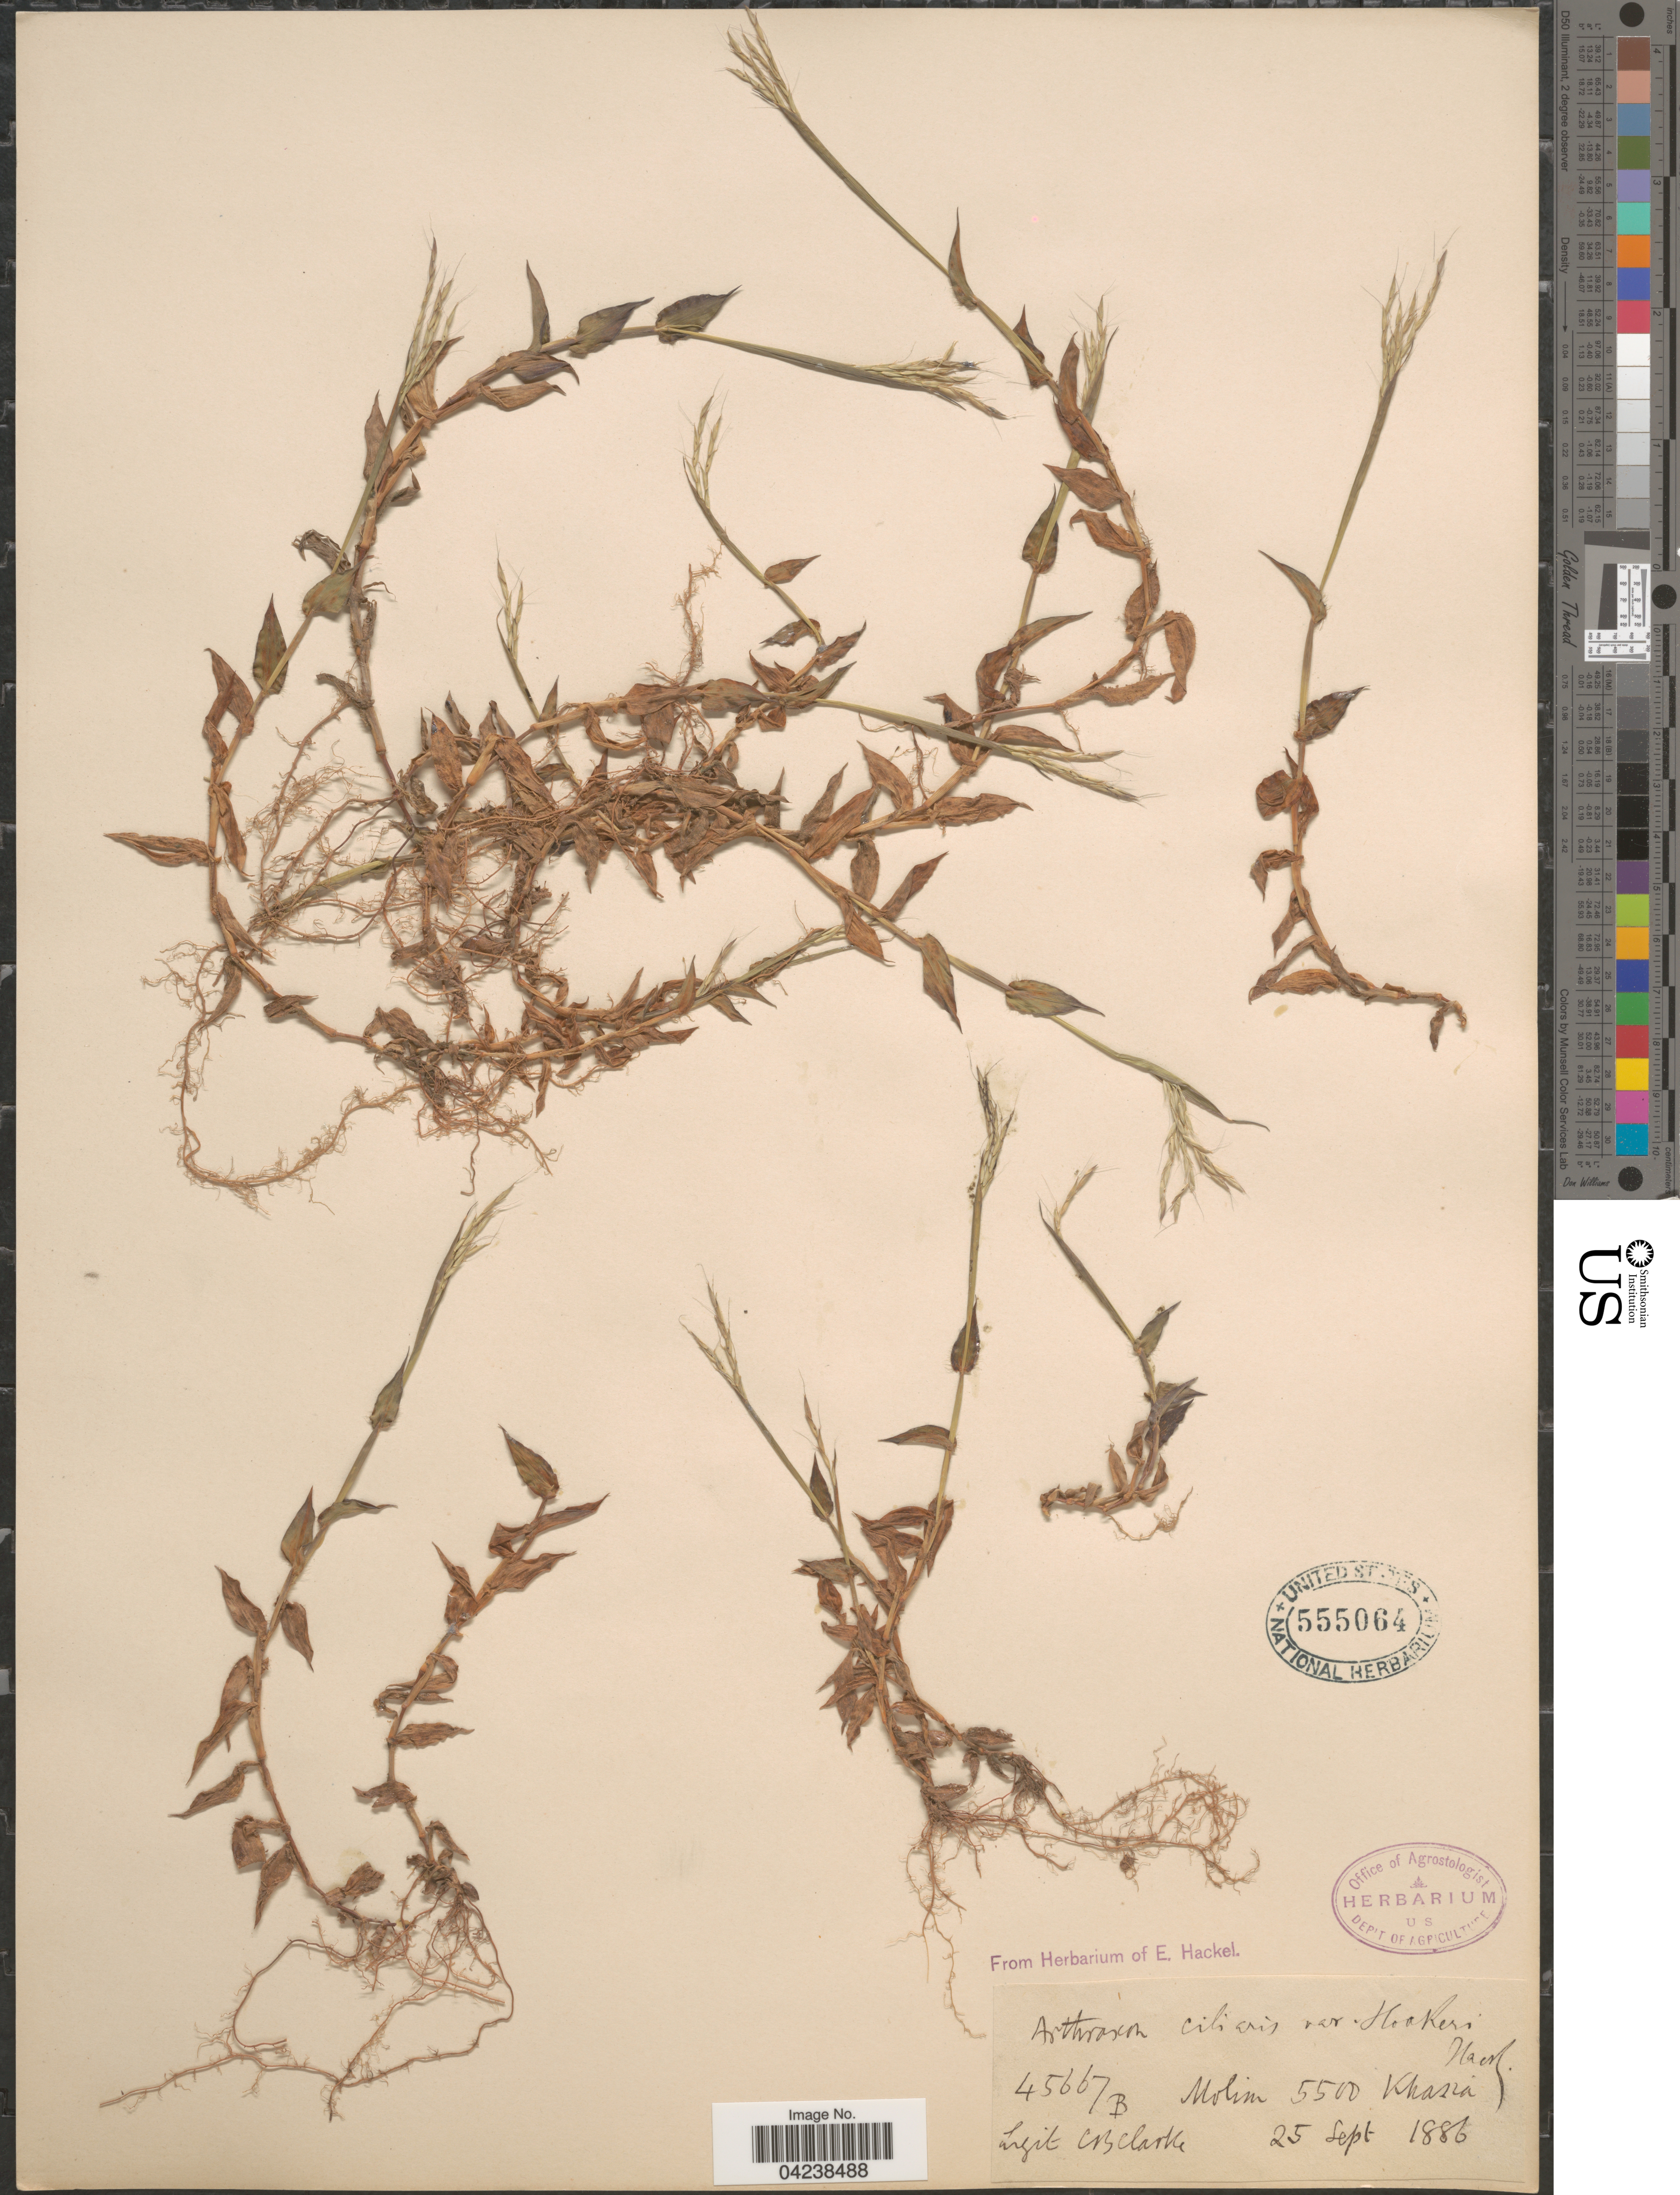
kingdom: Plantae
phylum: Tracheophyta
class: Liliopsida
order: Poales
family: Poaceae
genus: Arthraxon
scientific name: Arthraxon hispidus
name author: (Thunb.) Makino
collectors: C. B. Clarke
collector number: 45667B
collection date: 1886-09-25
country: India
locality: Molim. Khasia.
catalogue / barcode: US 555064